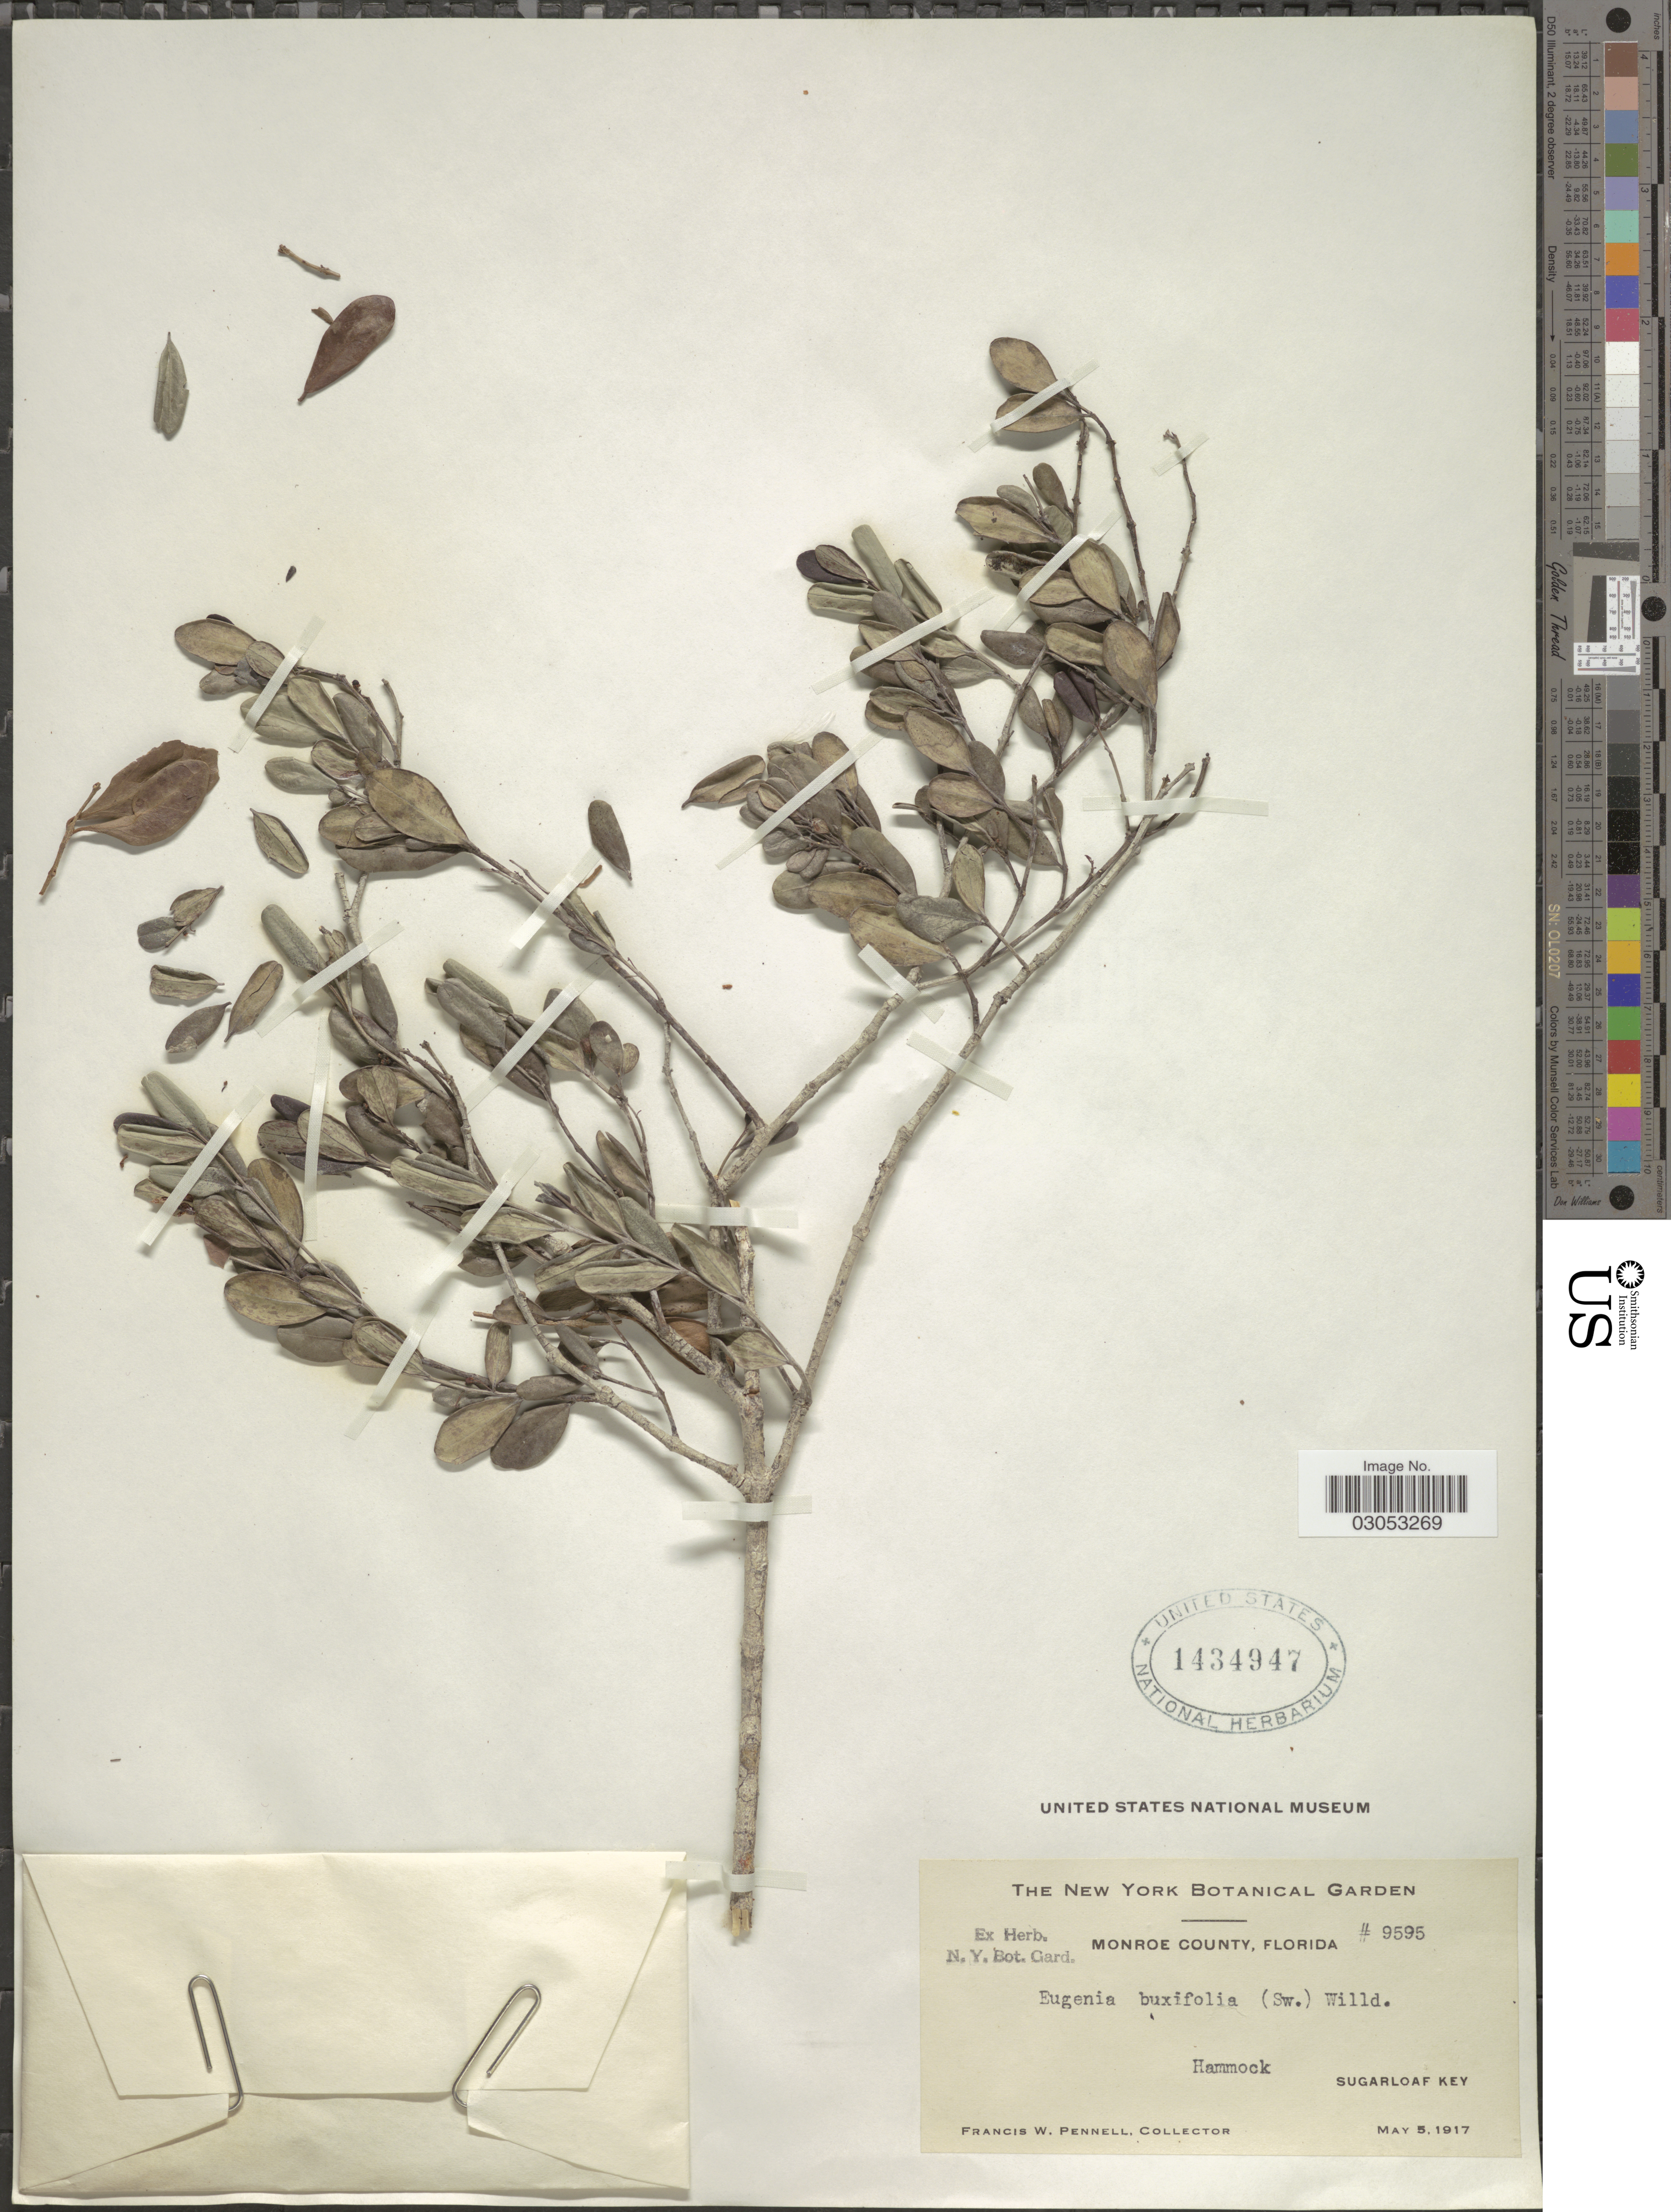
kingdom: Plantae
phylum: Tracheophyta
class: Magnoliopsida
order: Myrtales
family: Myrtaceae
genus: Eugenia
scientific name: Eugenia foetida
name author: Pers.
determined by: Strong, Mark T., (BOT), Smithsonian Institution - National Museum of Natural History (UNITED STATES)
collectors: F. W. Pennell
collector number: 9595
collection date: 1917-05-05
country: United States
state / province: Florida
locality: Monroe County, Hammock, Sugarloaf Key.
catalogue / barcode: US 1434947